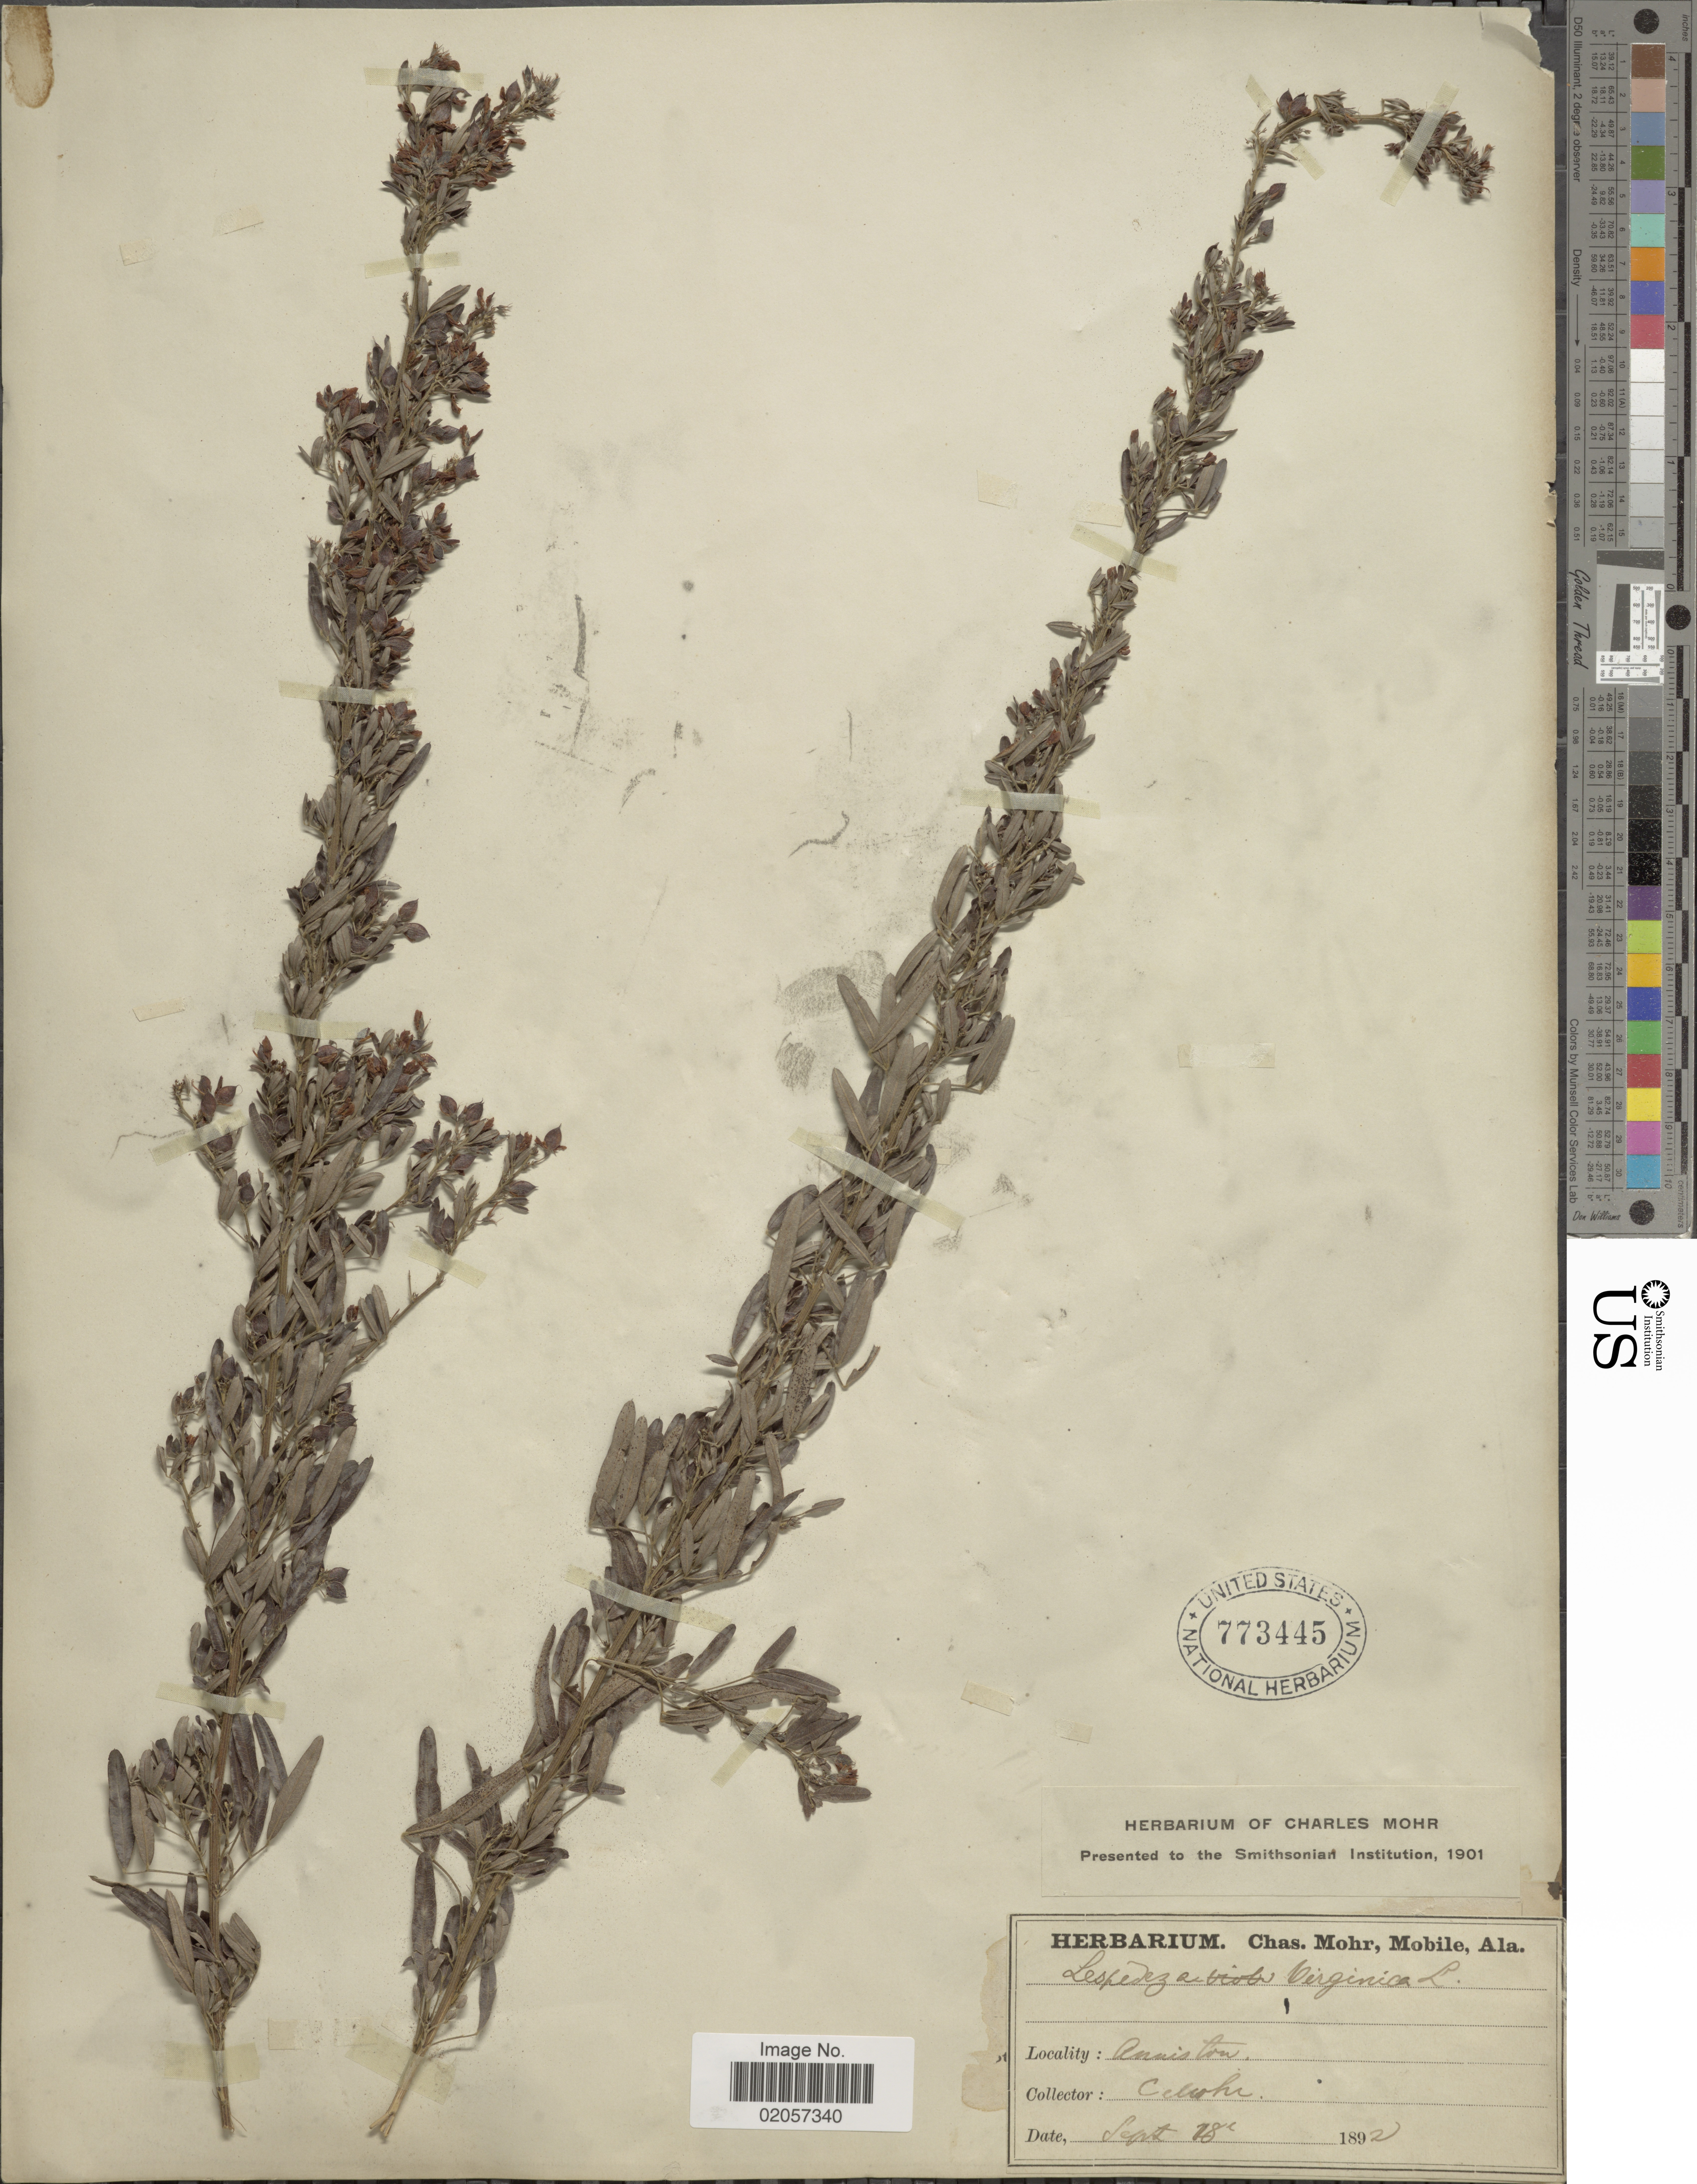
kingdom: Plantae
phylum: Tracheophyta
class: Magnoliopsida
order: Fabales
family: Fabaceae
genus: Lespedeza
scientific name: Lespedeza virginica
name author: (L.) Britton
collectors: C. T. Mohr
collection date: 1892-09-18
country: United States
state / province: Alabama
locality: Anniston.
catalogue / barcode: US 773445